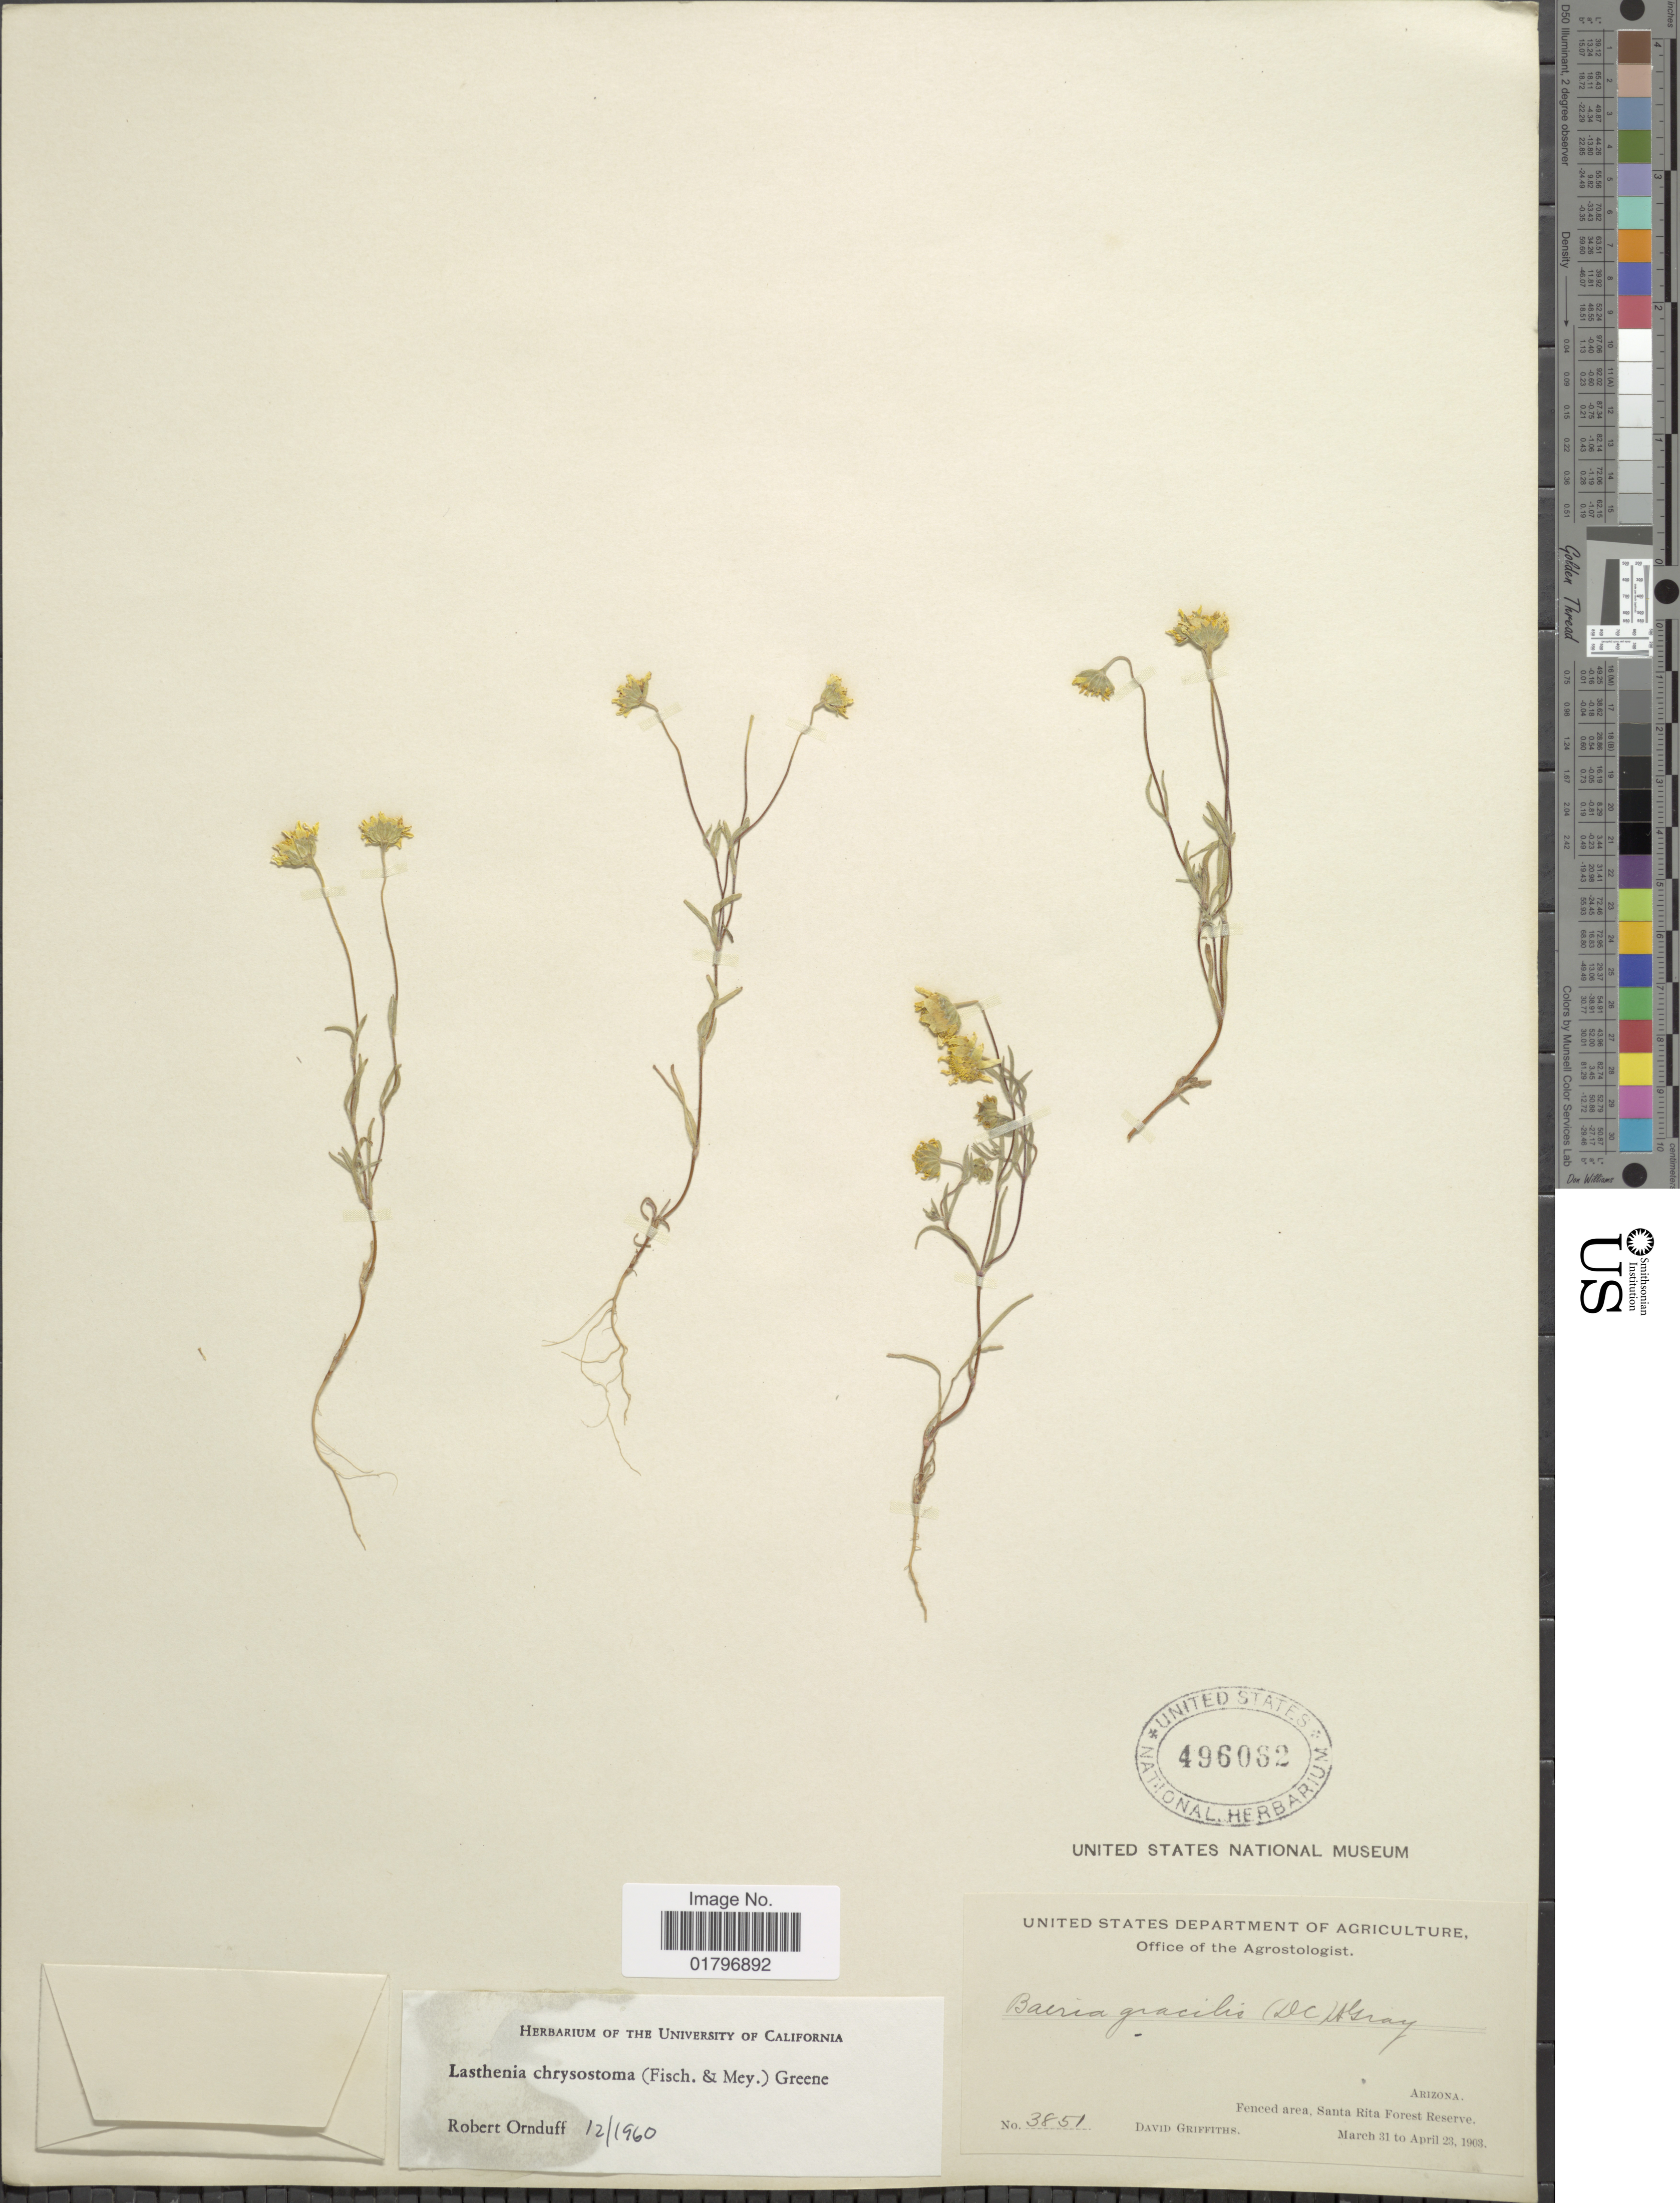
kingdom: Plantae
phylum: Tracheophyta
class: Magnoliopsida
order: Asterales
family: Asteraceae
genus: Lasthenia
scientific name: Lasthenia chrysostoma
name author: (Fisch. & C.A. Mey.) Greene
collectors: D. Griffiths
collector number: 3851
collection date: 1903-03-31/1903-04-23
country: United States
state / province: Arizona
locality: Arizona. Fenced area, Santa Rita Forest Reserve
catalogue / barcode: US 496082